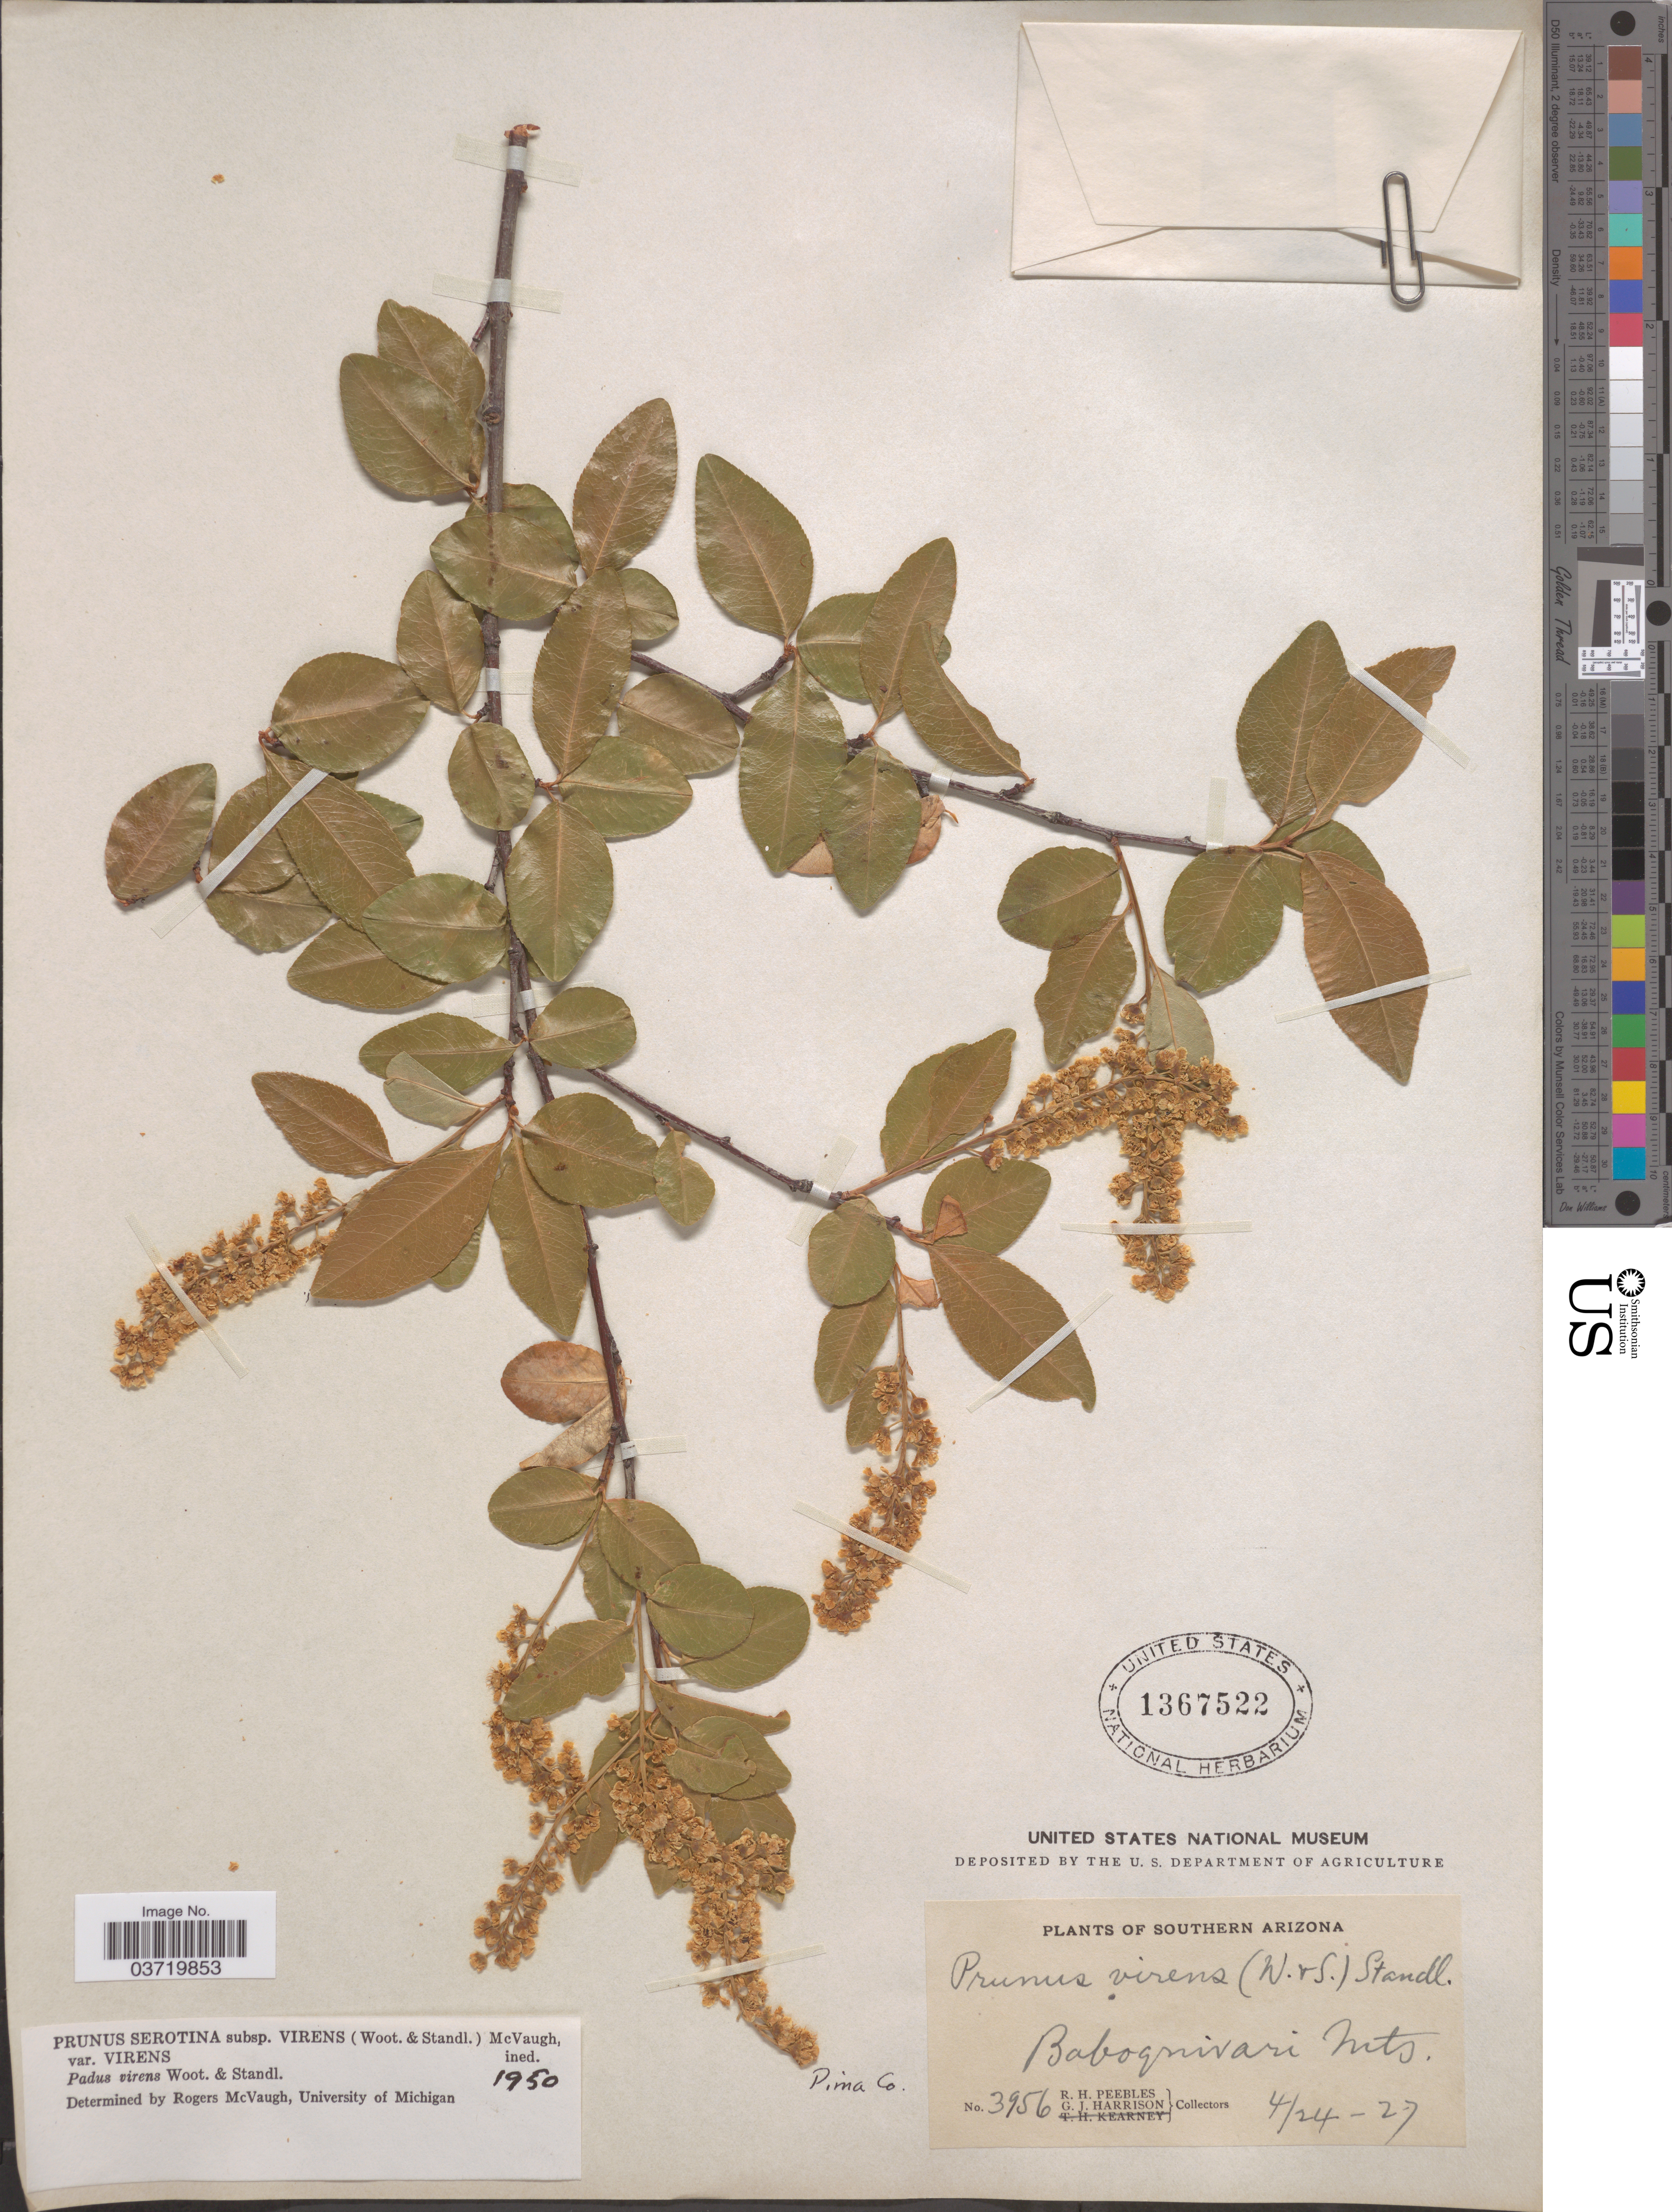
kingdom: Plantae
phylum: Tracheophyta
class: Magnoliopsida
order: Rosales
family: Rosaceae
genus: Prunus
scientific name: Prunus serotina var. rufula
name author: (Wooton & Standl.) McVaugh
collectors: R. H. Peebles & G. J. Harrison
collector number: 3956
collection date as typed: Transcribed d/m/y: 24/4/27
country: United States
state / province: Arizona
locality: Southern Arizona. Baboquivari Mts. Pima Co.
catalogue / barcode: US 1367522